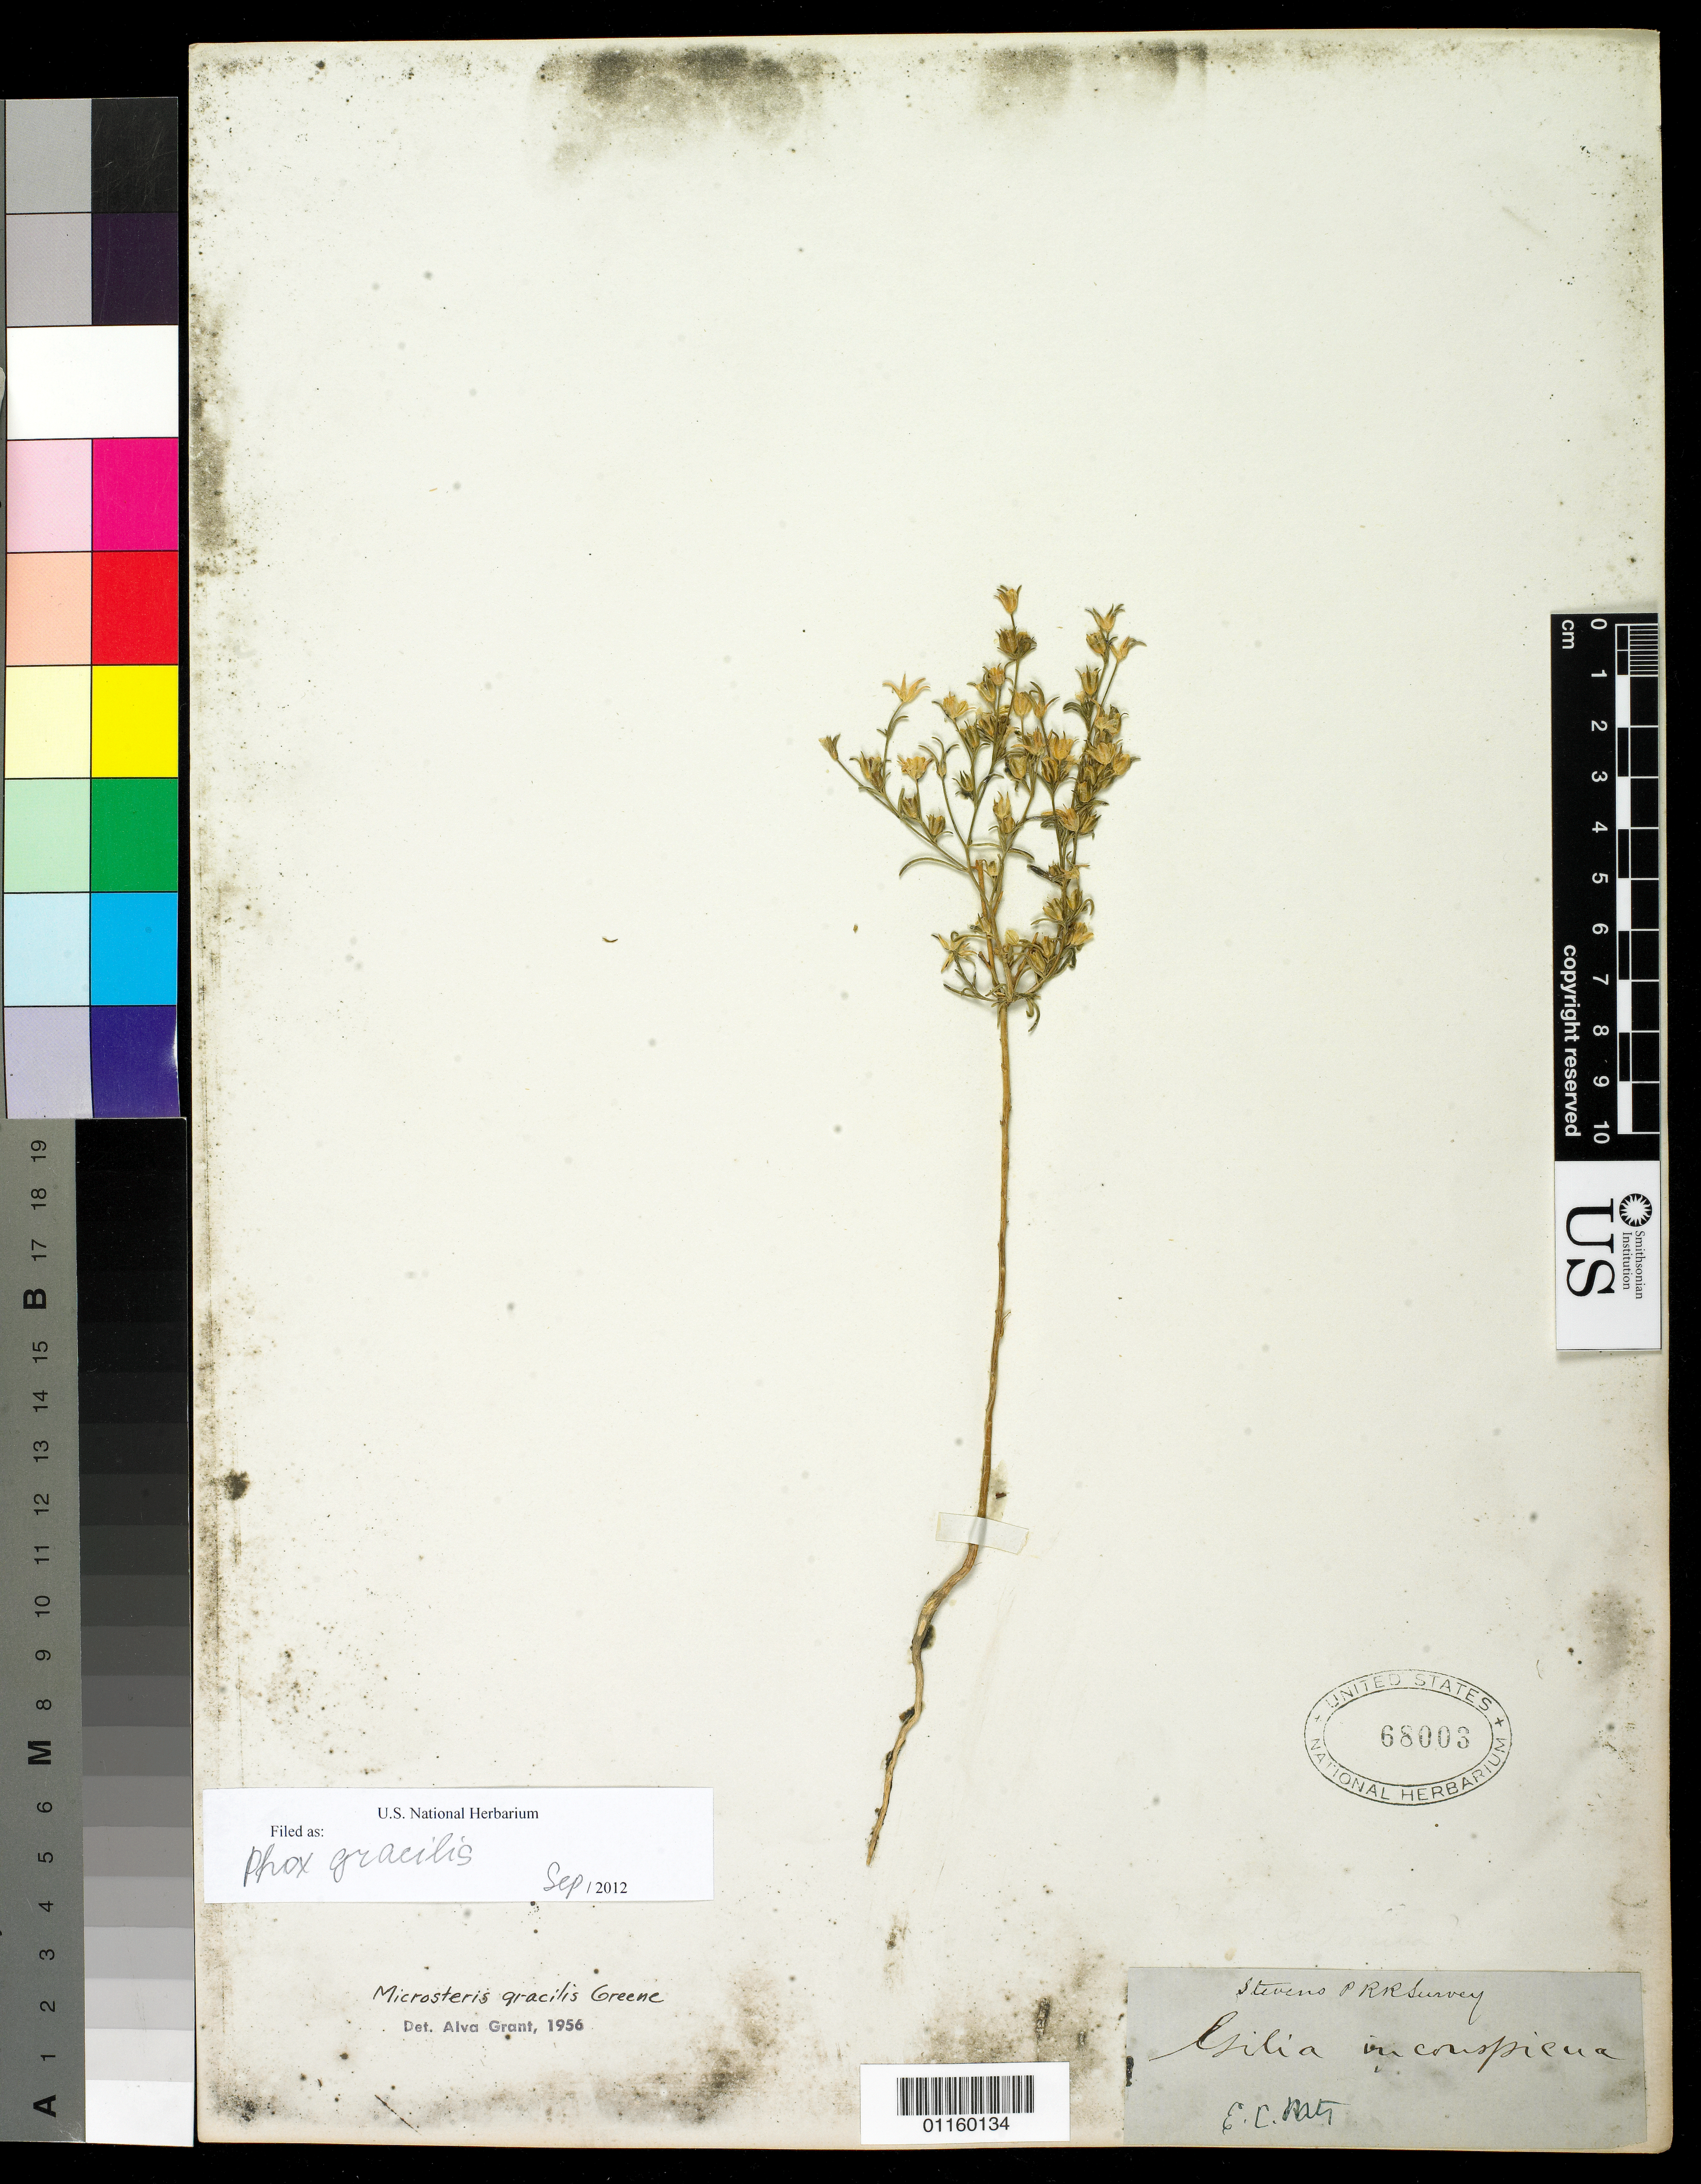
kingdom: Plantae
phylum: Tracheophyta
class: Magnoliopsida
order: Ericales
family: Polemoniaceae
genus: Microsteris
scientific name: Microsteris gracilis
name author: (Hook.) Greene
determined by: (US) Smithsonian Institution - National Museum of Natural History - Department of Botany (UNITED STATES)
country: United States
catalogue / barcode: US 68003